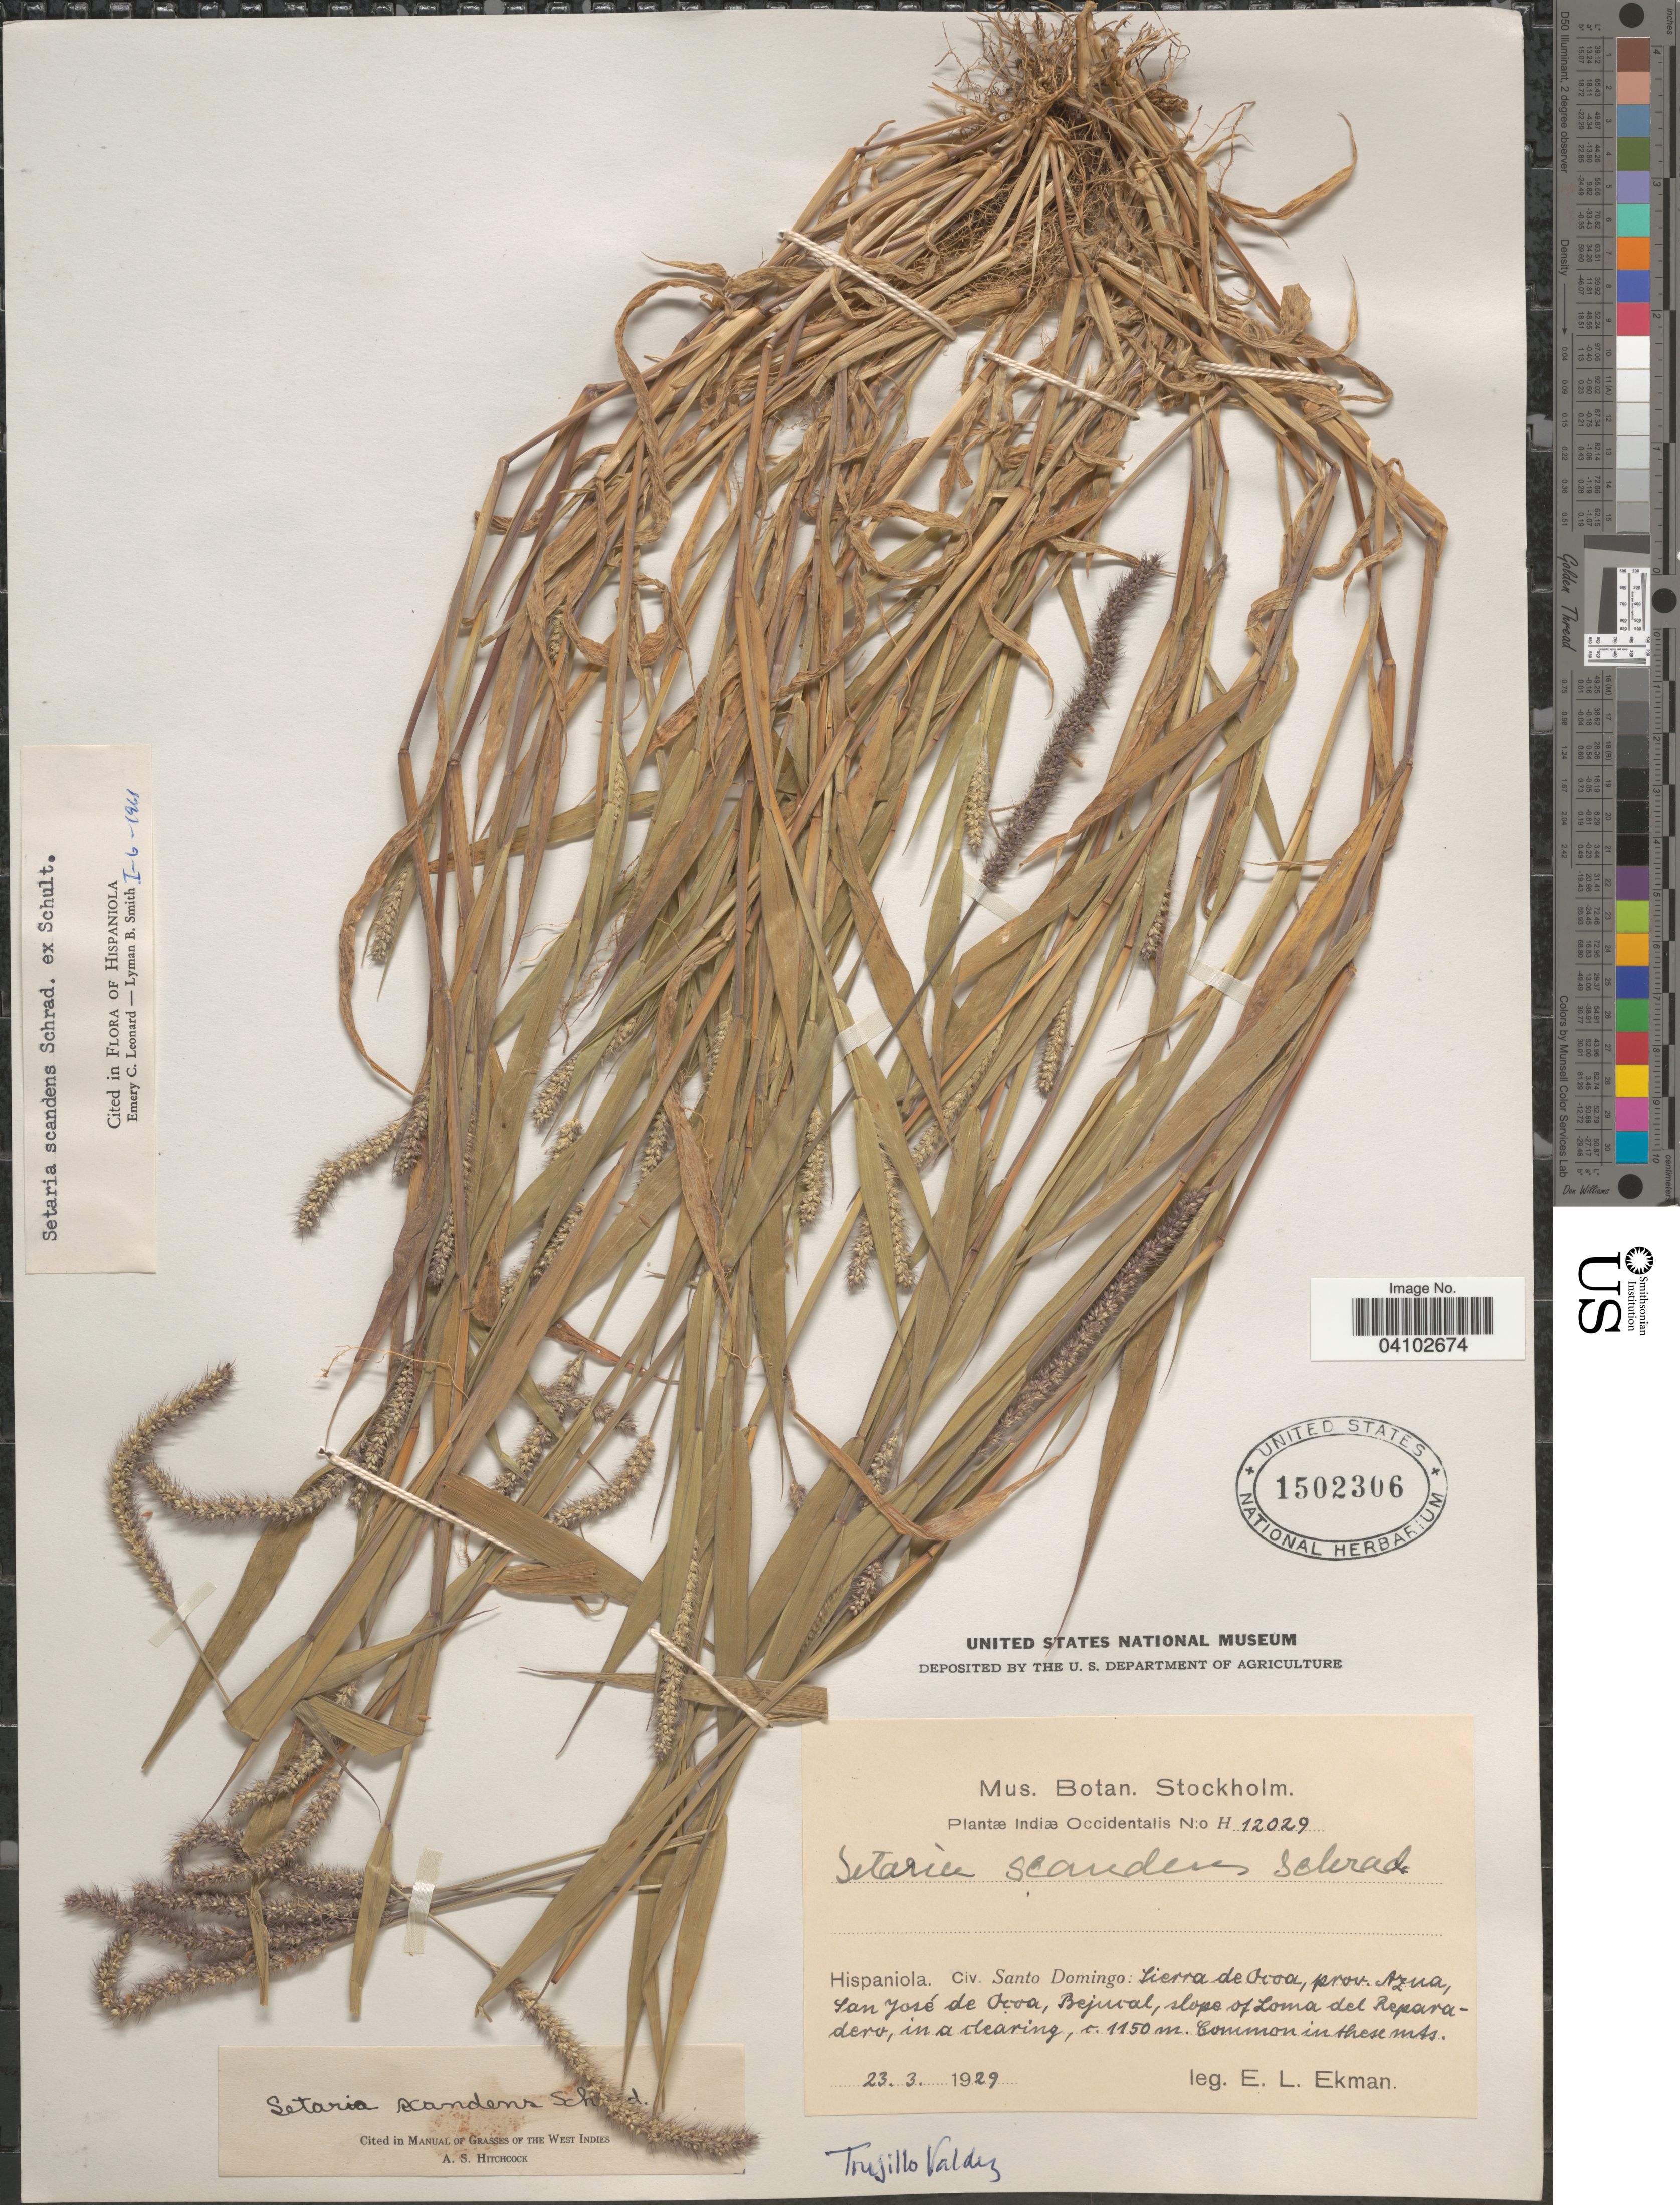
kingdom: Plantae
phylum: Tracheophyta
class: Liliopsida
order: Poales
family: Poaceae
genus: Setaria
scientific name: Setaria scandens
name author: Schrad.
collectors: E. L. Ekman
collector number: H12029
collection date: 1929-03-23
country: Dominican Republic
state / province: Azua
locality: Indiæ Occidentalis. Hispaniola. Civ. Santo Domingo. Sierra de Ocoa, San José de Ocoa, Bejucal, slope of Loma del Reparadero.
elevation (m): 1150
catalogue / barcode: US 1502306